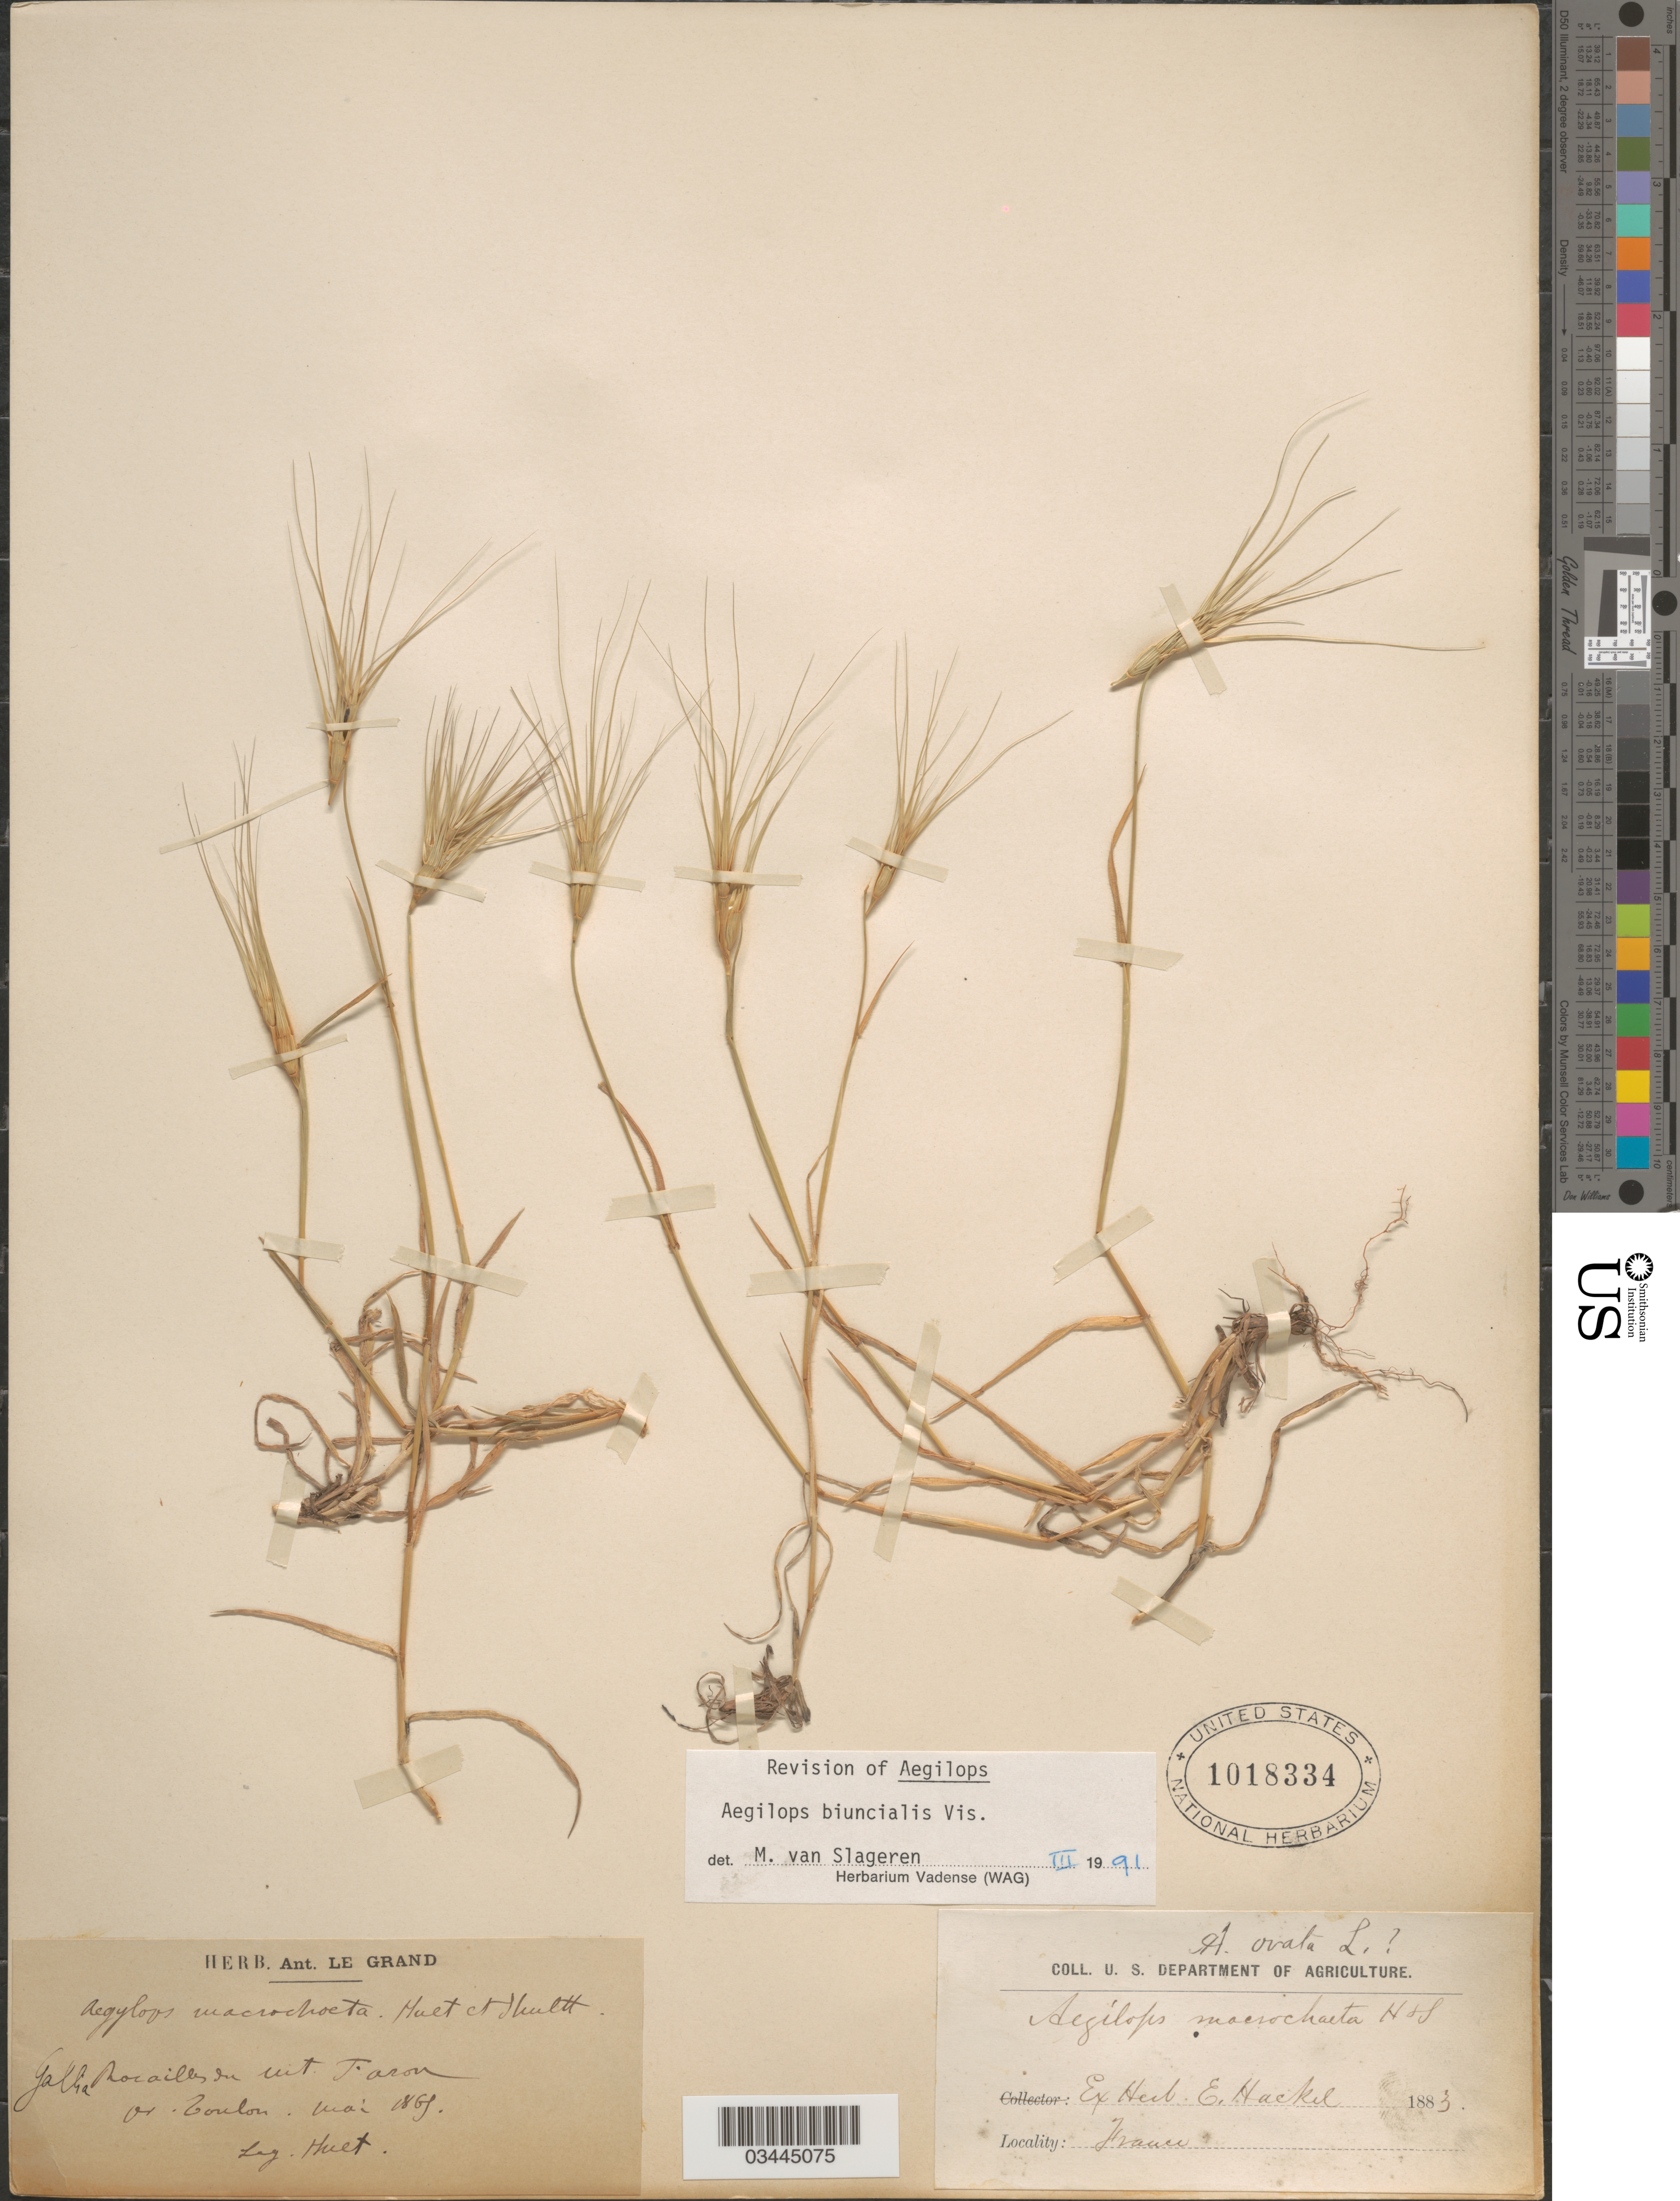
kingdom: Plantae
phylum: Tracheophyta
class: Liliopsida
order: Poales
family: Poaceae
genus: Aegilops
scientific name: Aegilops biuncialis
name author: Vis.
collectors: -. Hult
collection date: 1865-05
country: France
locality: Rocailles du Mt. Faron or Toulon.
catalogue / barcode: US 1018334